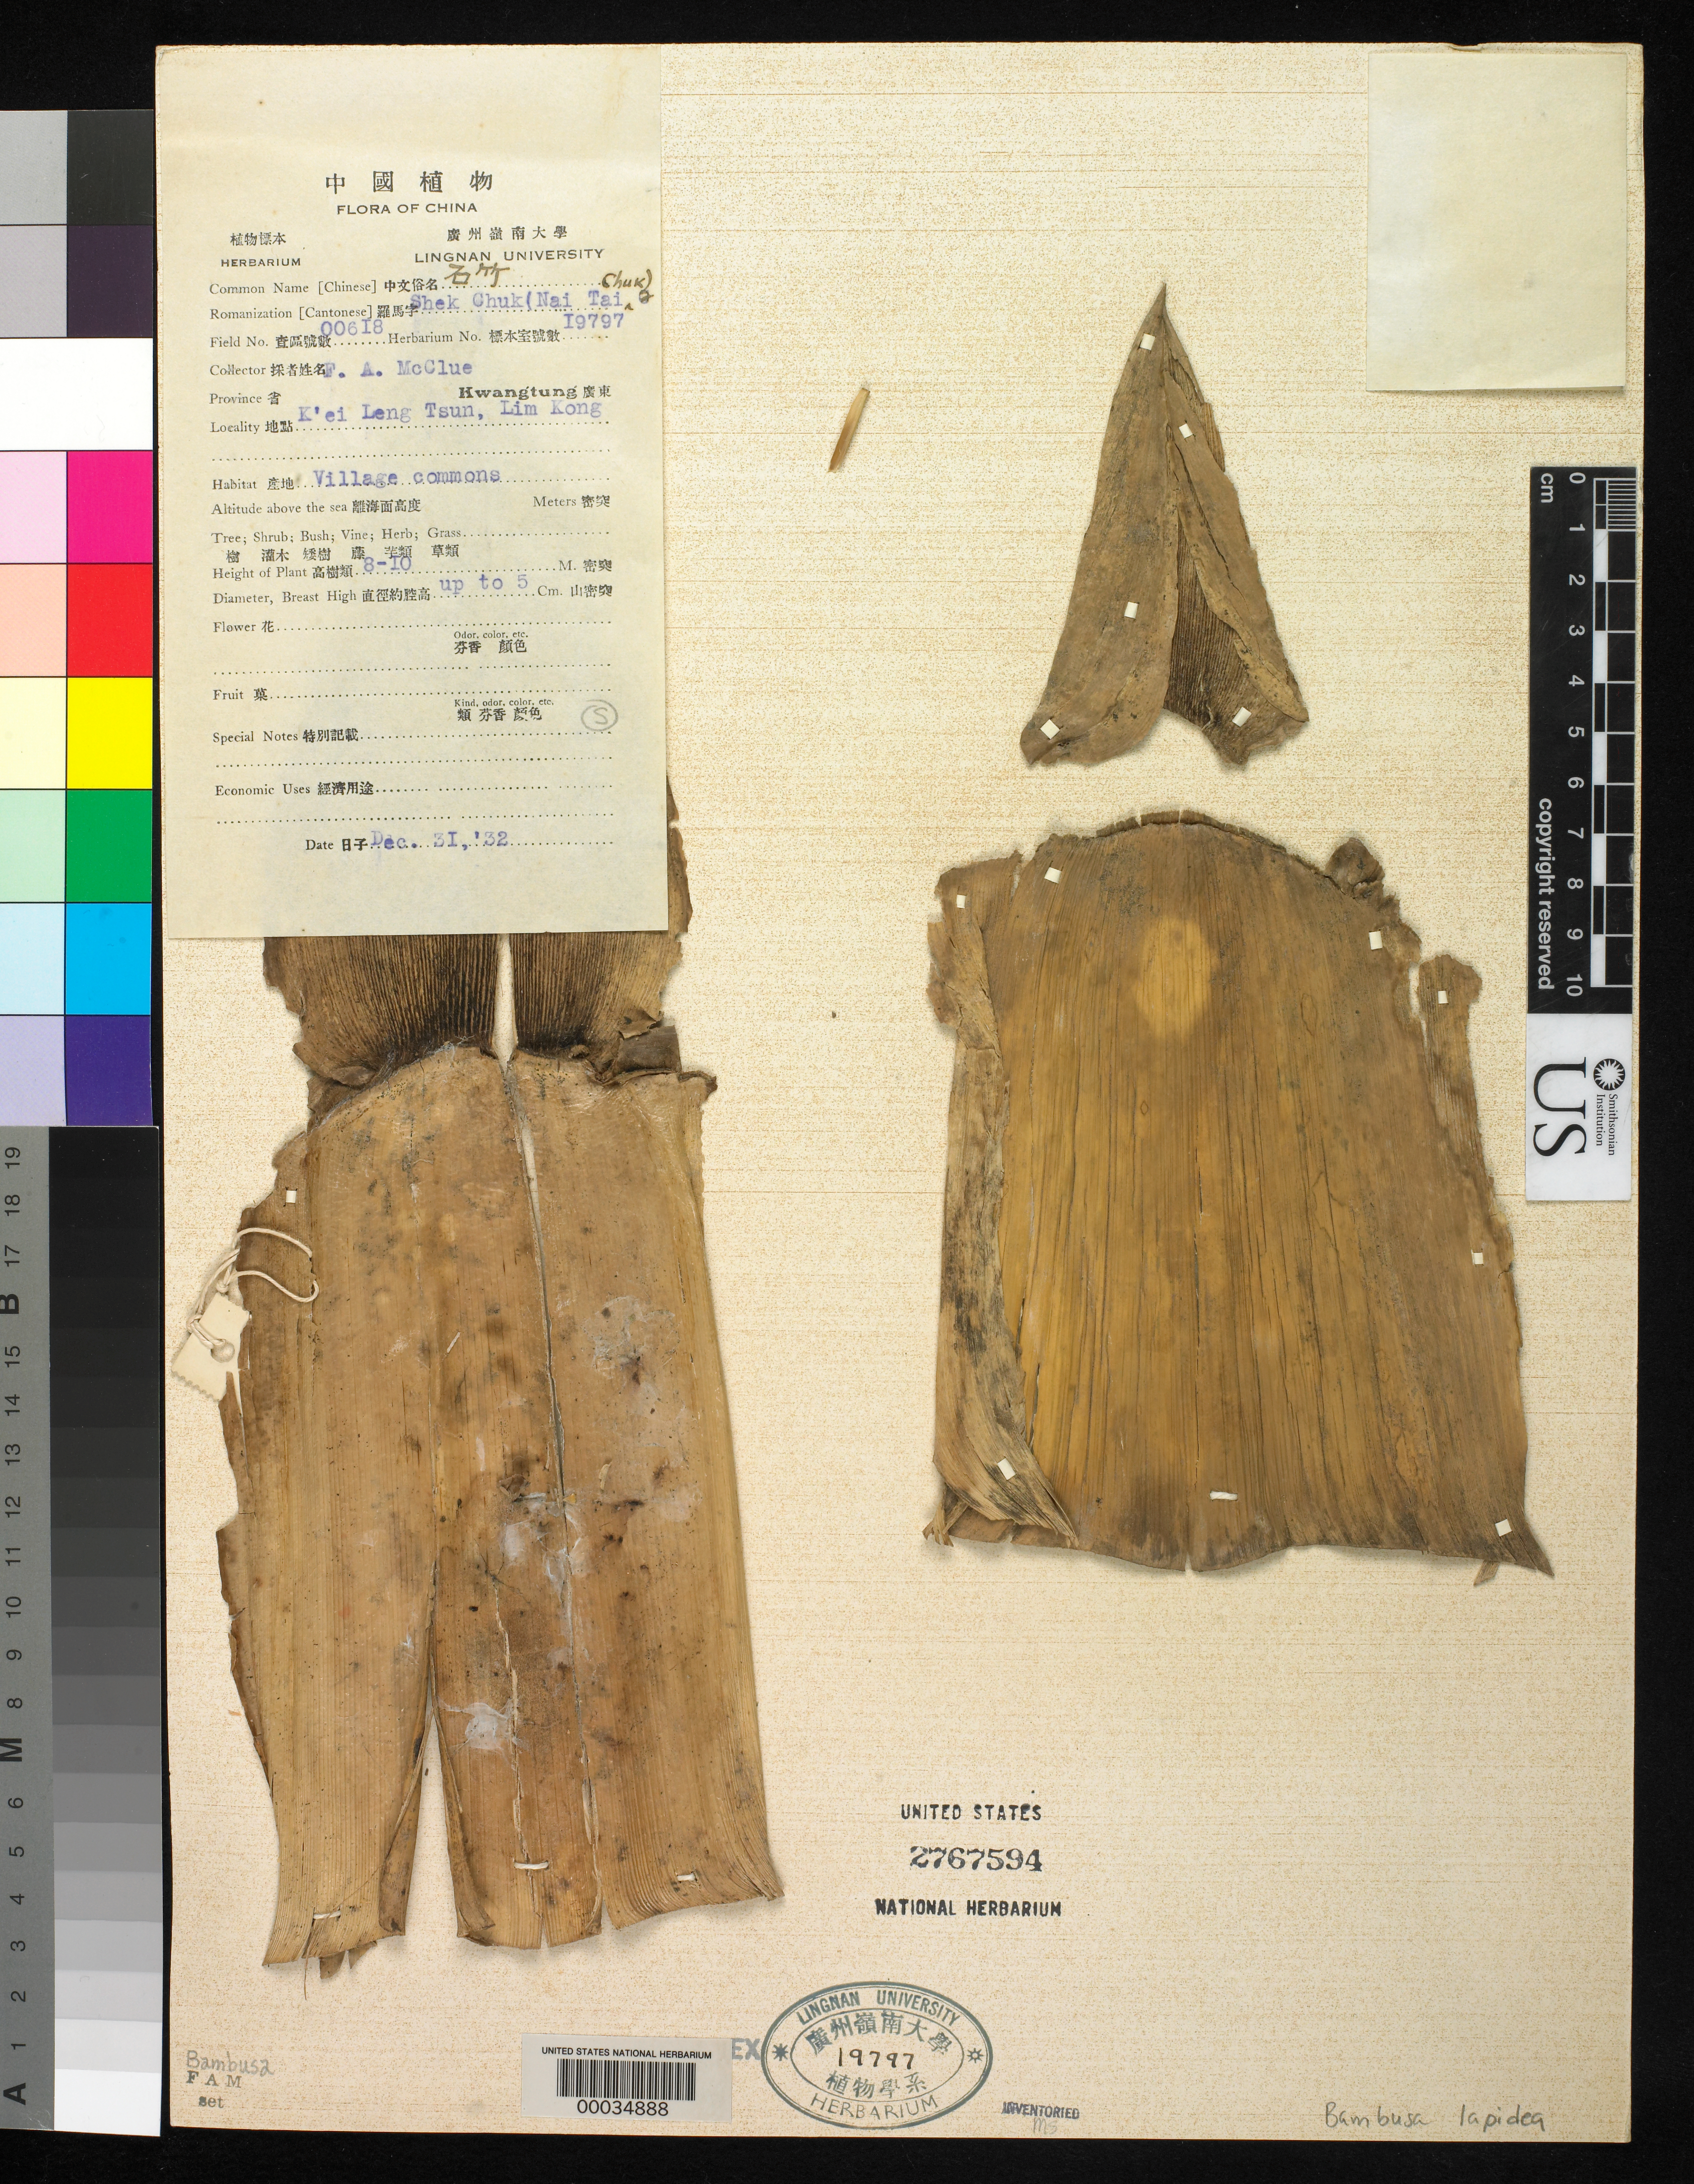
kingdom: Plantae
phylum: Tracheophyta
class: Liliopsida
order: Poales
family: Poaceae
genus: Bambusa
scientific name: Bambusa lapidea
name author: McClure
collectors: F. A. McClure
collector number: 618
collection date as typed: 31 Dec 1932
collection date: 1932-12-31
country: China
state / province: Guangdong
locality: K'ei leng tsun, lim kong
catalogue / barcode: US 2767594